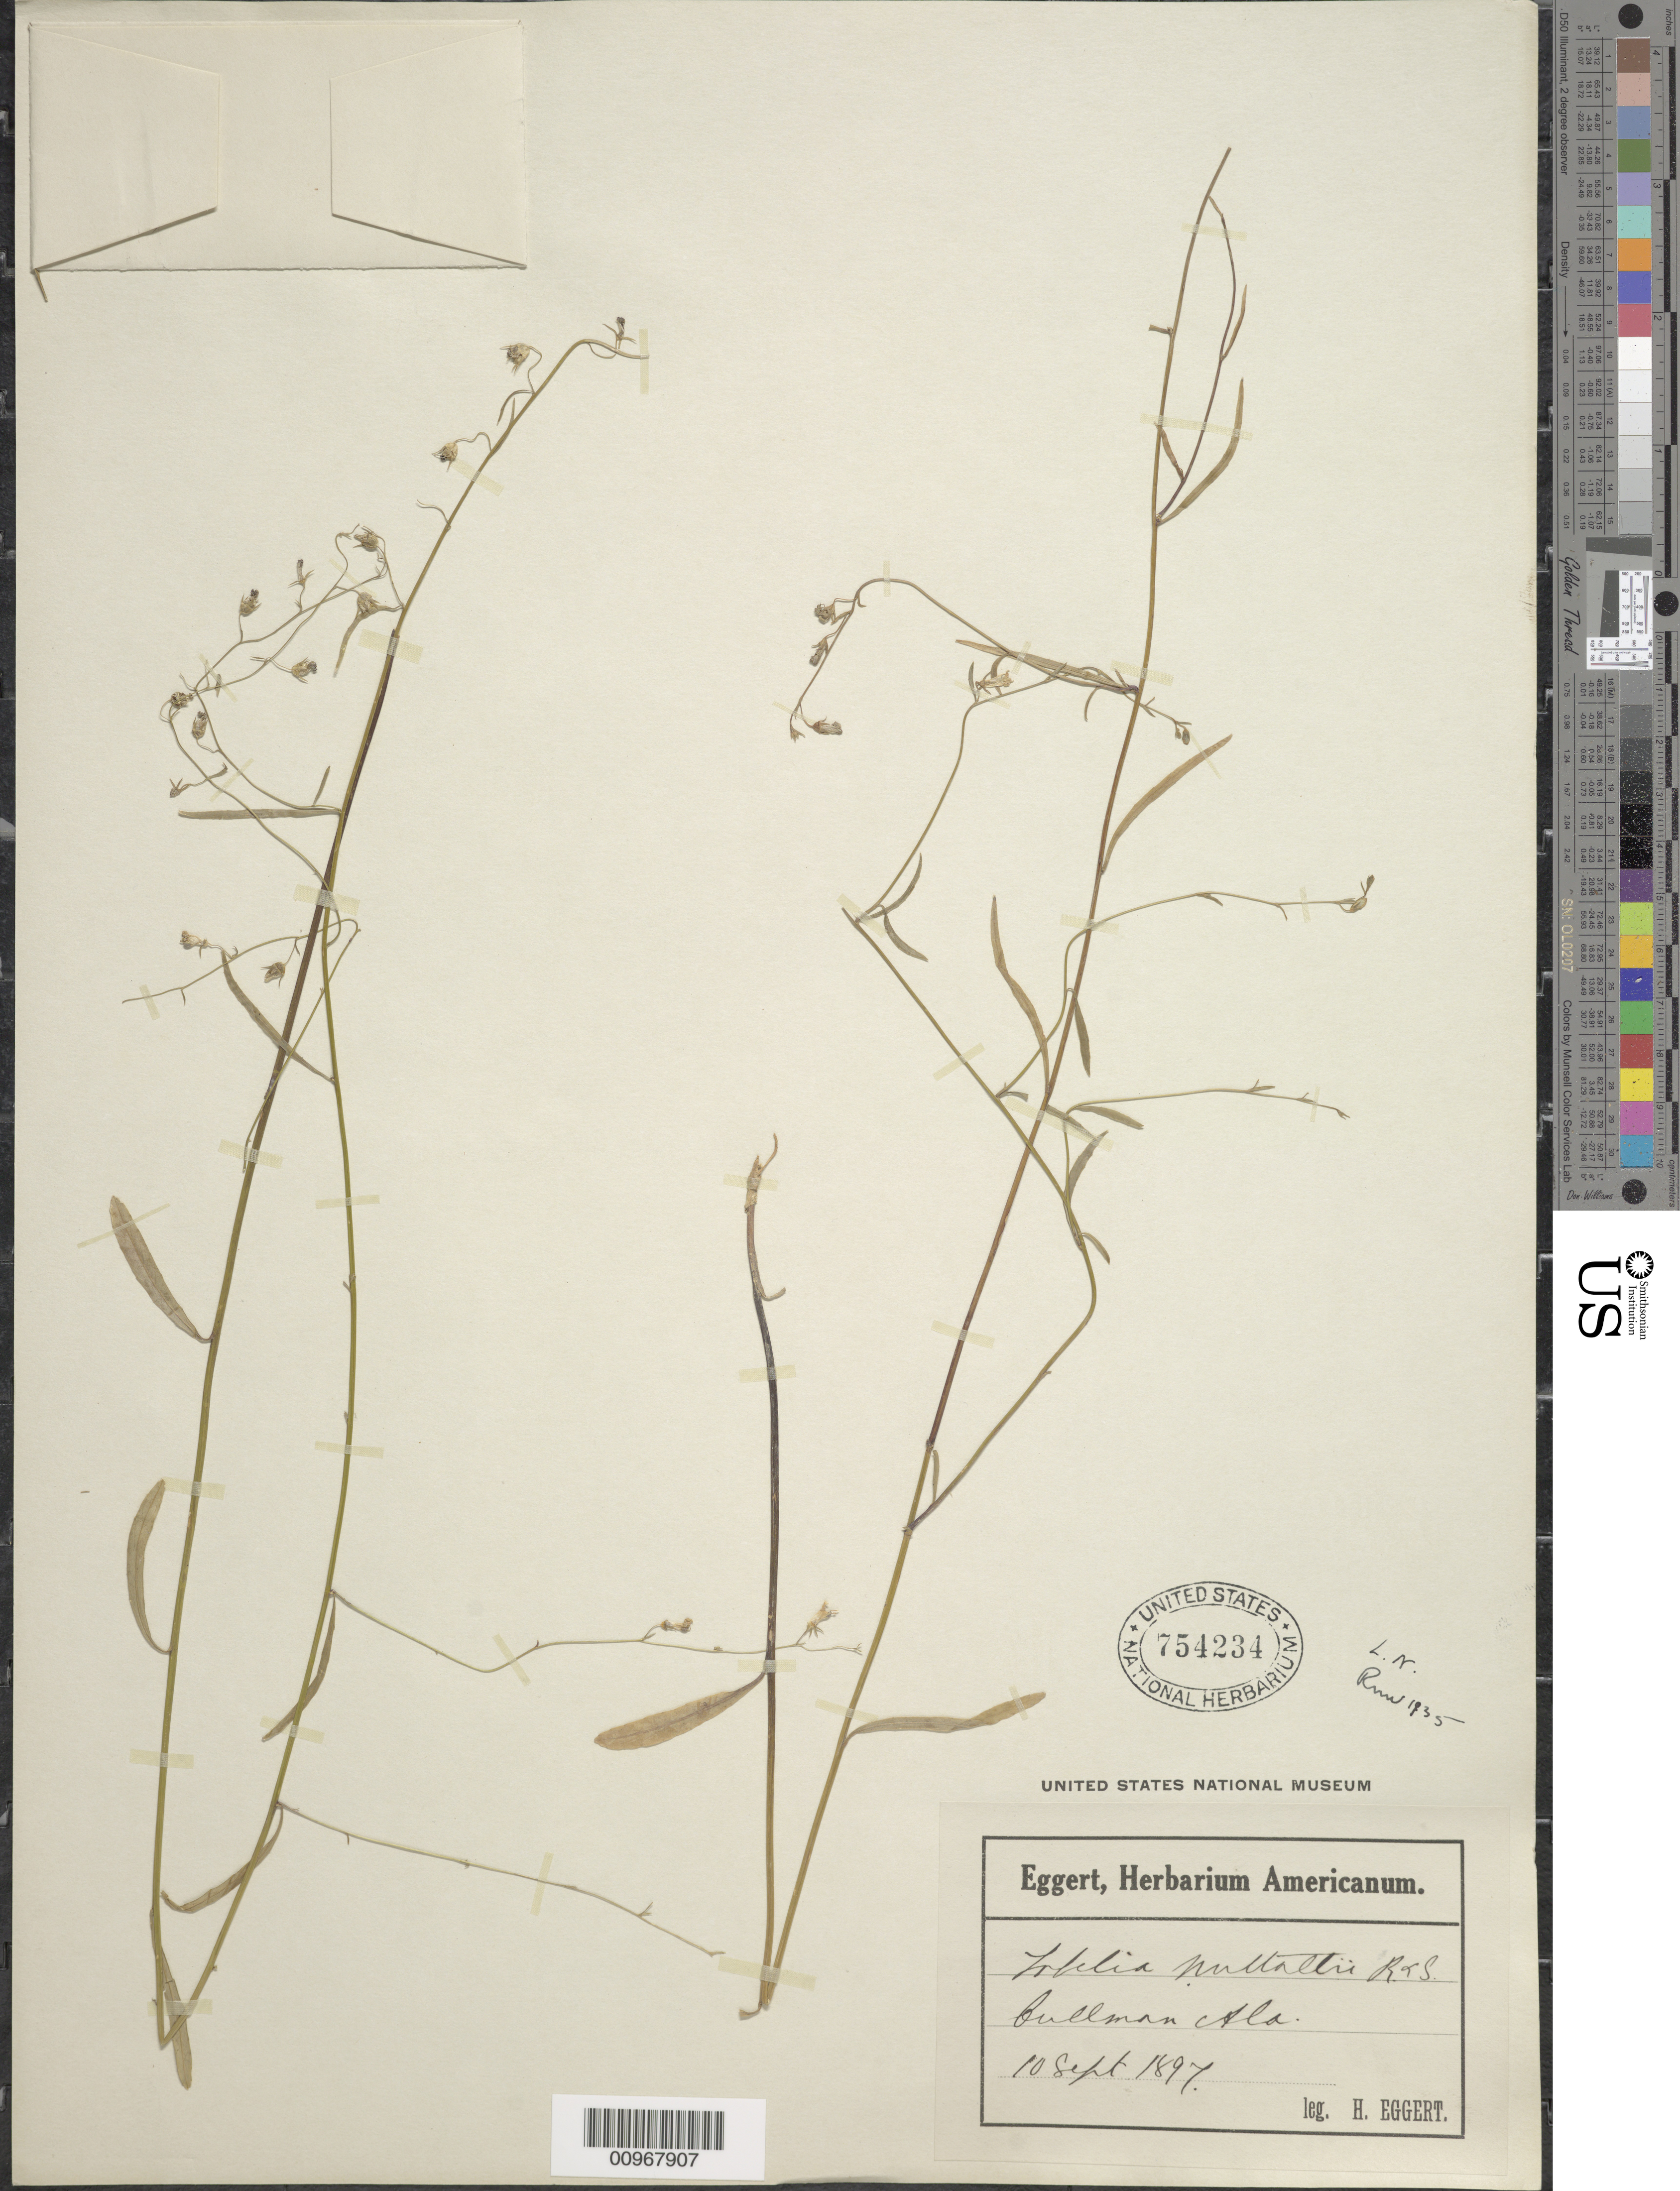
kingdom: Plantae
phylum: Tracheophyta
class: Magnoliopsida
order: Asterales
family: Campanulaceae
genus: Lobelia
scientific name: Lobelia nuttallii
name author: Schult.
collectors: H. Eggert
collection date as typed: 10 Sept 1897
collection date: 1897-09-10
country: United States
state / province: Alabama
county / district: Cullman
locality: Cullman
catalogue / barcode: US 754234